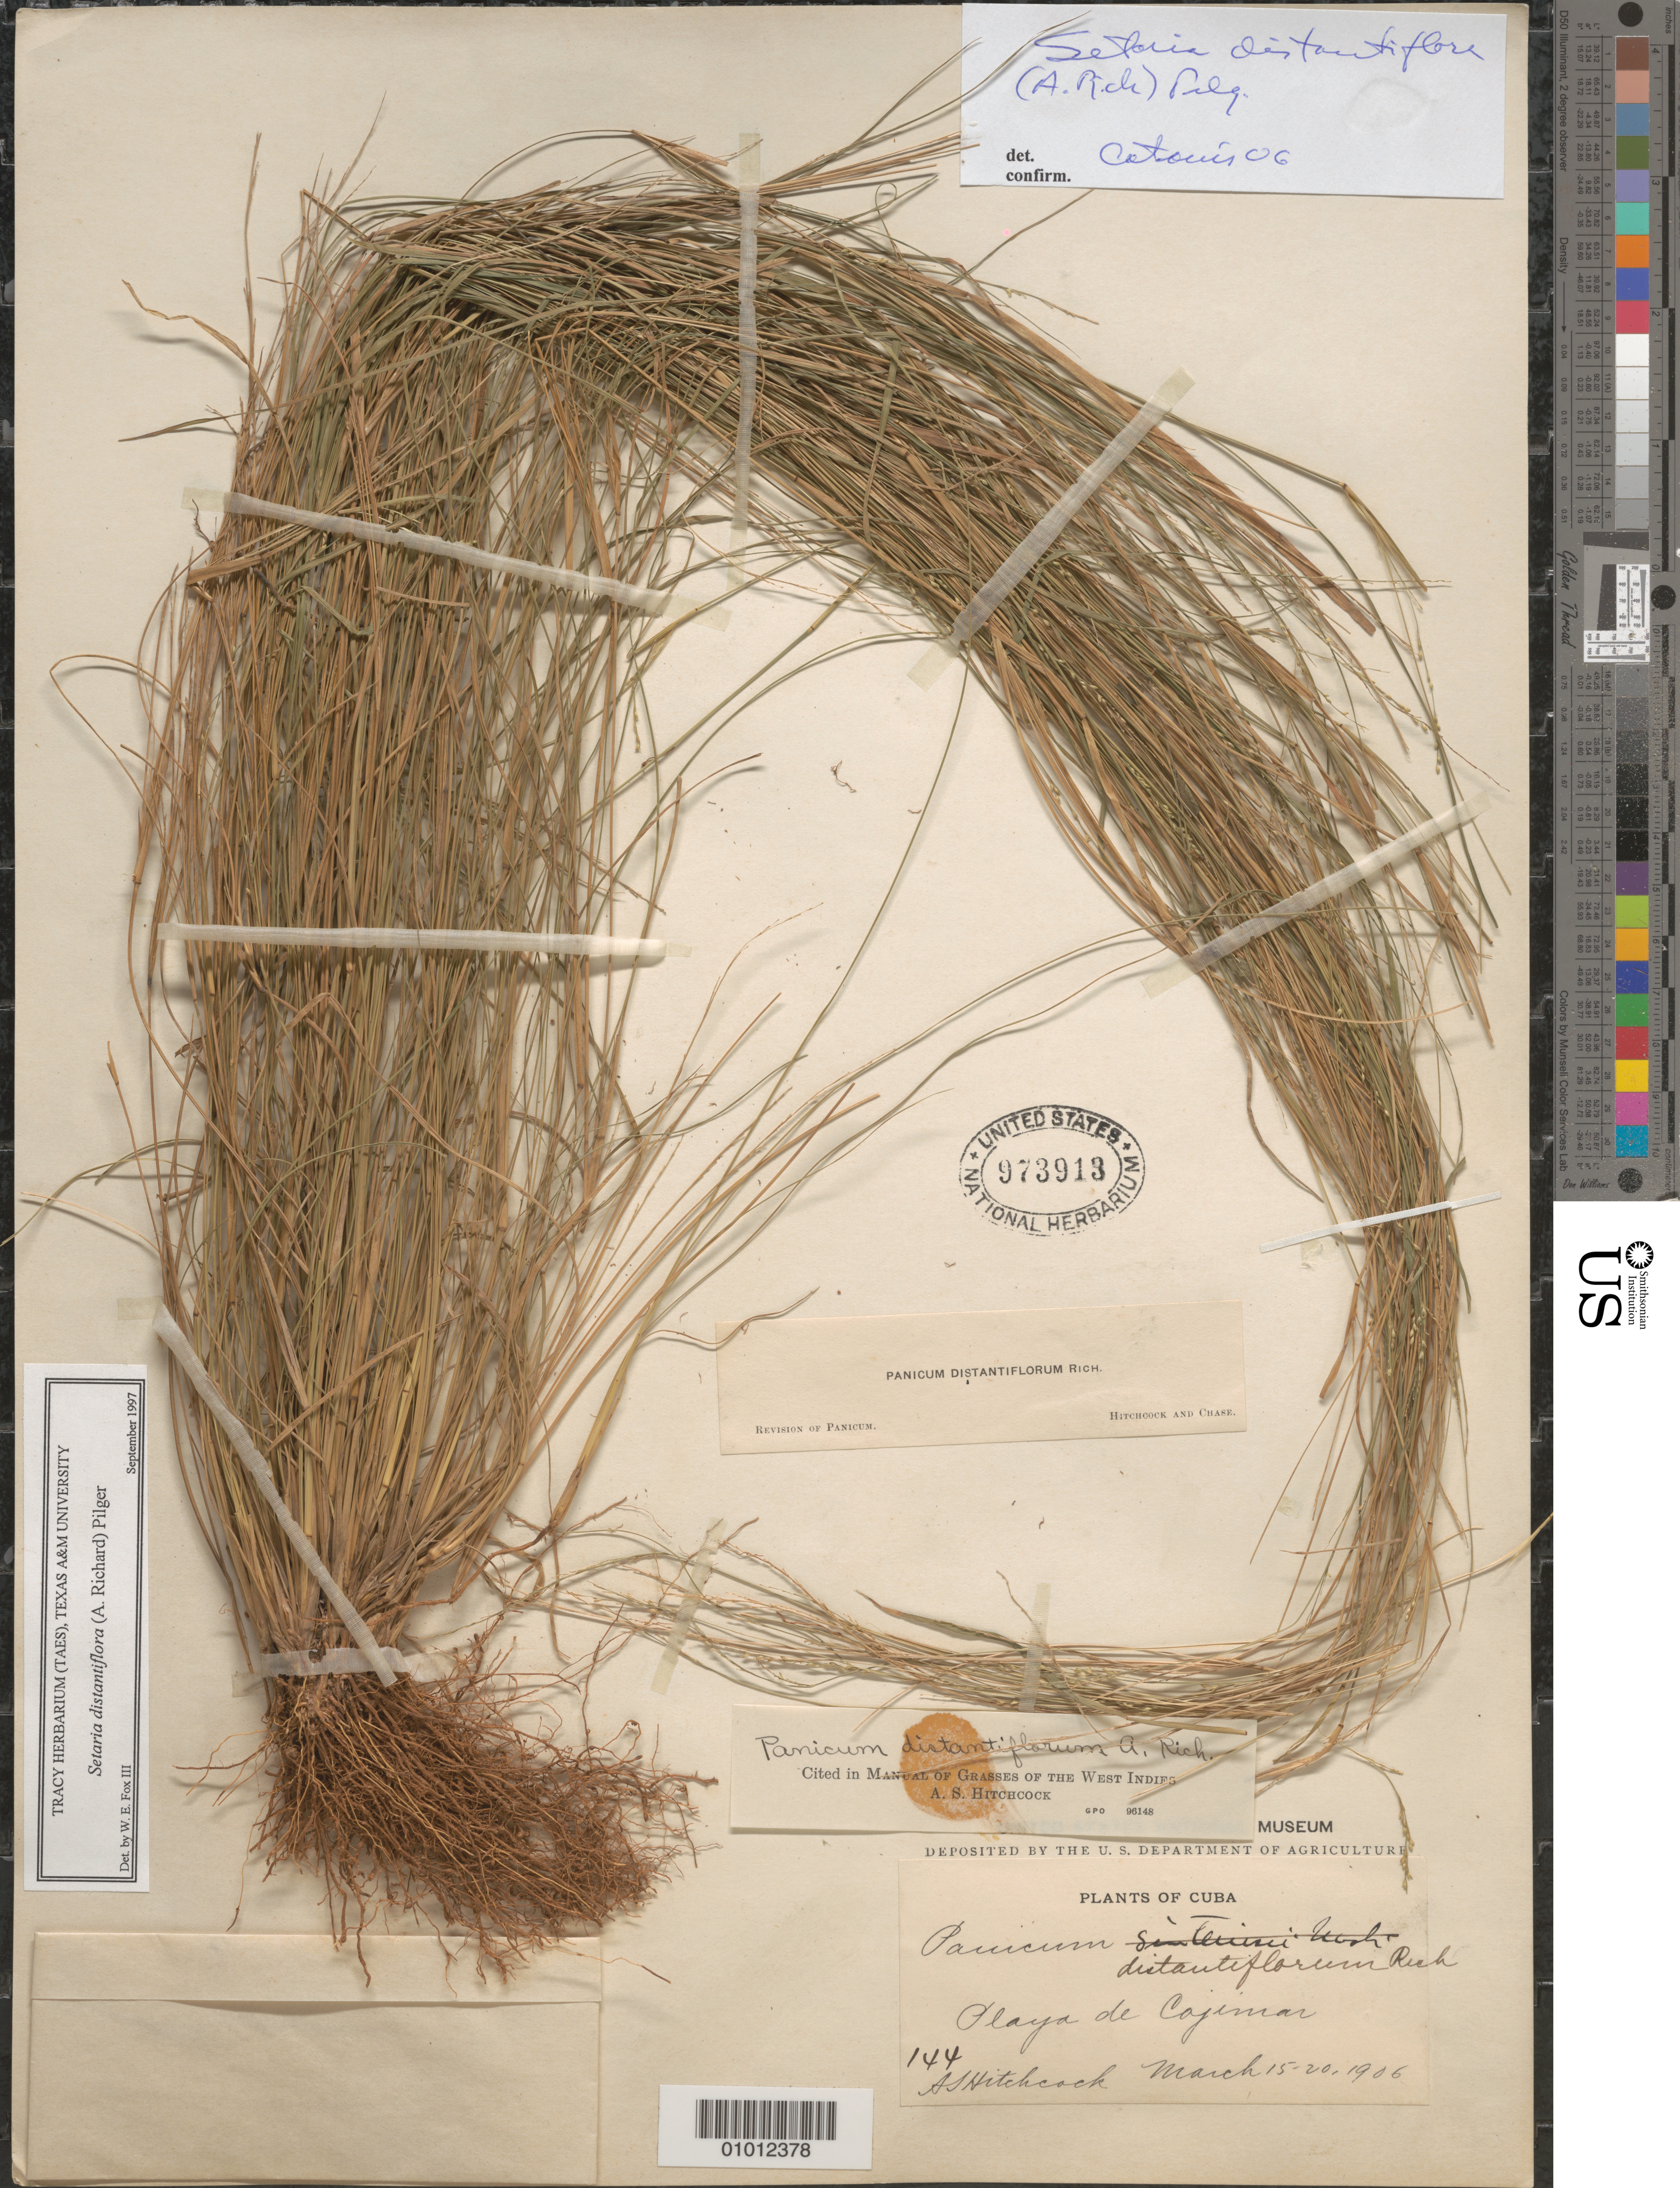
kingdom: Plantae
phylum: Tracheophyta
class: Liliopsida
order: Poales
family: Poaceae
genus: Setaria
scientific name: Setaria distantiflora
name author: (A. Rich.) Pilg.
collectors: A. S. Hitchcock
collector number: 144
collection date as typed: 15 Mar 1906 to 20 Mar 1906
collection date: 1906-03-15/1906-03-20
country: Cuba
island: Cuba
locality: Playa de Cajimar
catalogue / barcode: US 973913